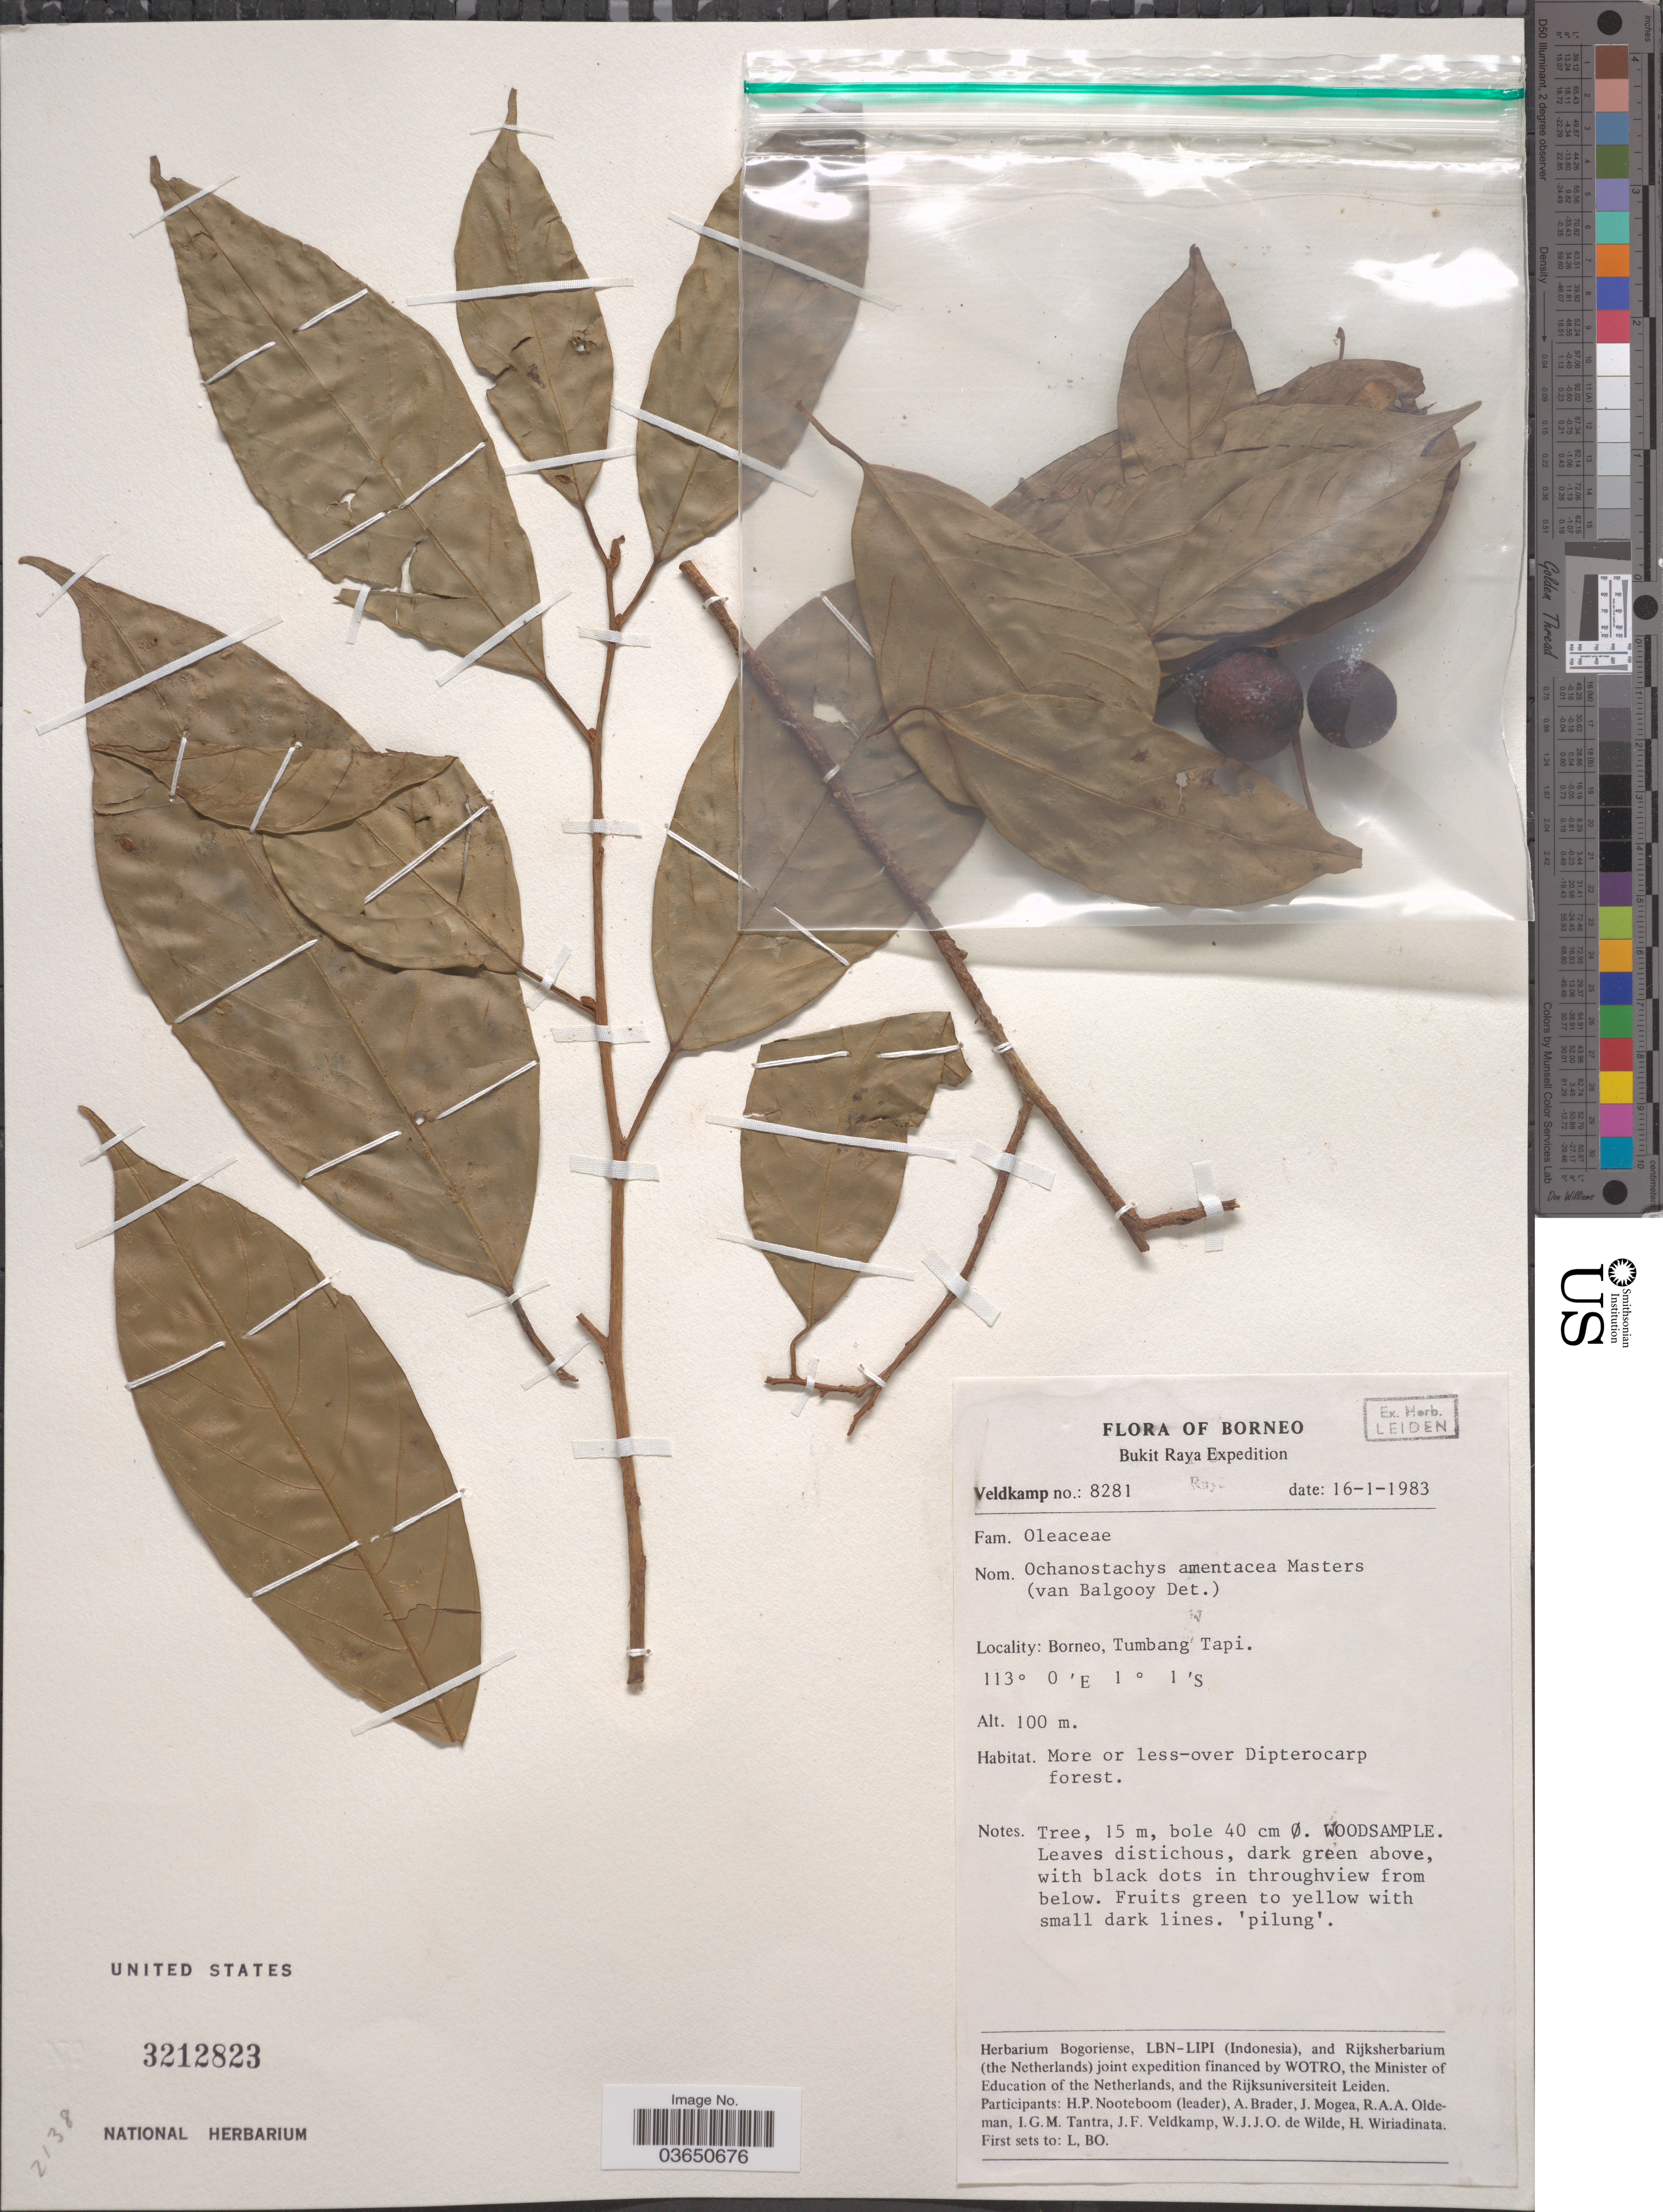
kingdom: Plantae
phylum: Tracheophyta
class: Magnoliopsida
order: Santalales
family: Coulaceae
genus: Ochanostachys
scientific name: Ochanostachys amentacea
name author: Mast.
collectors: -. Veldkamp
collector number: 8281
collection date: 1983-01-16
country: Indonesia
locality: Borneo. Bukit Raya. Tumbang Tapi.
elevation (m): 100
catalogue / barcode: US 3212823